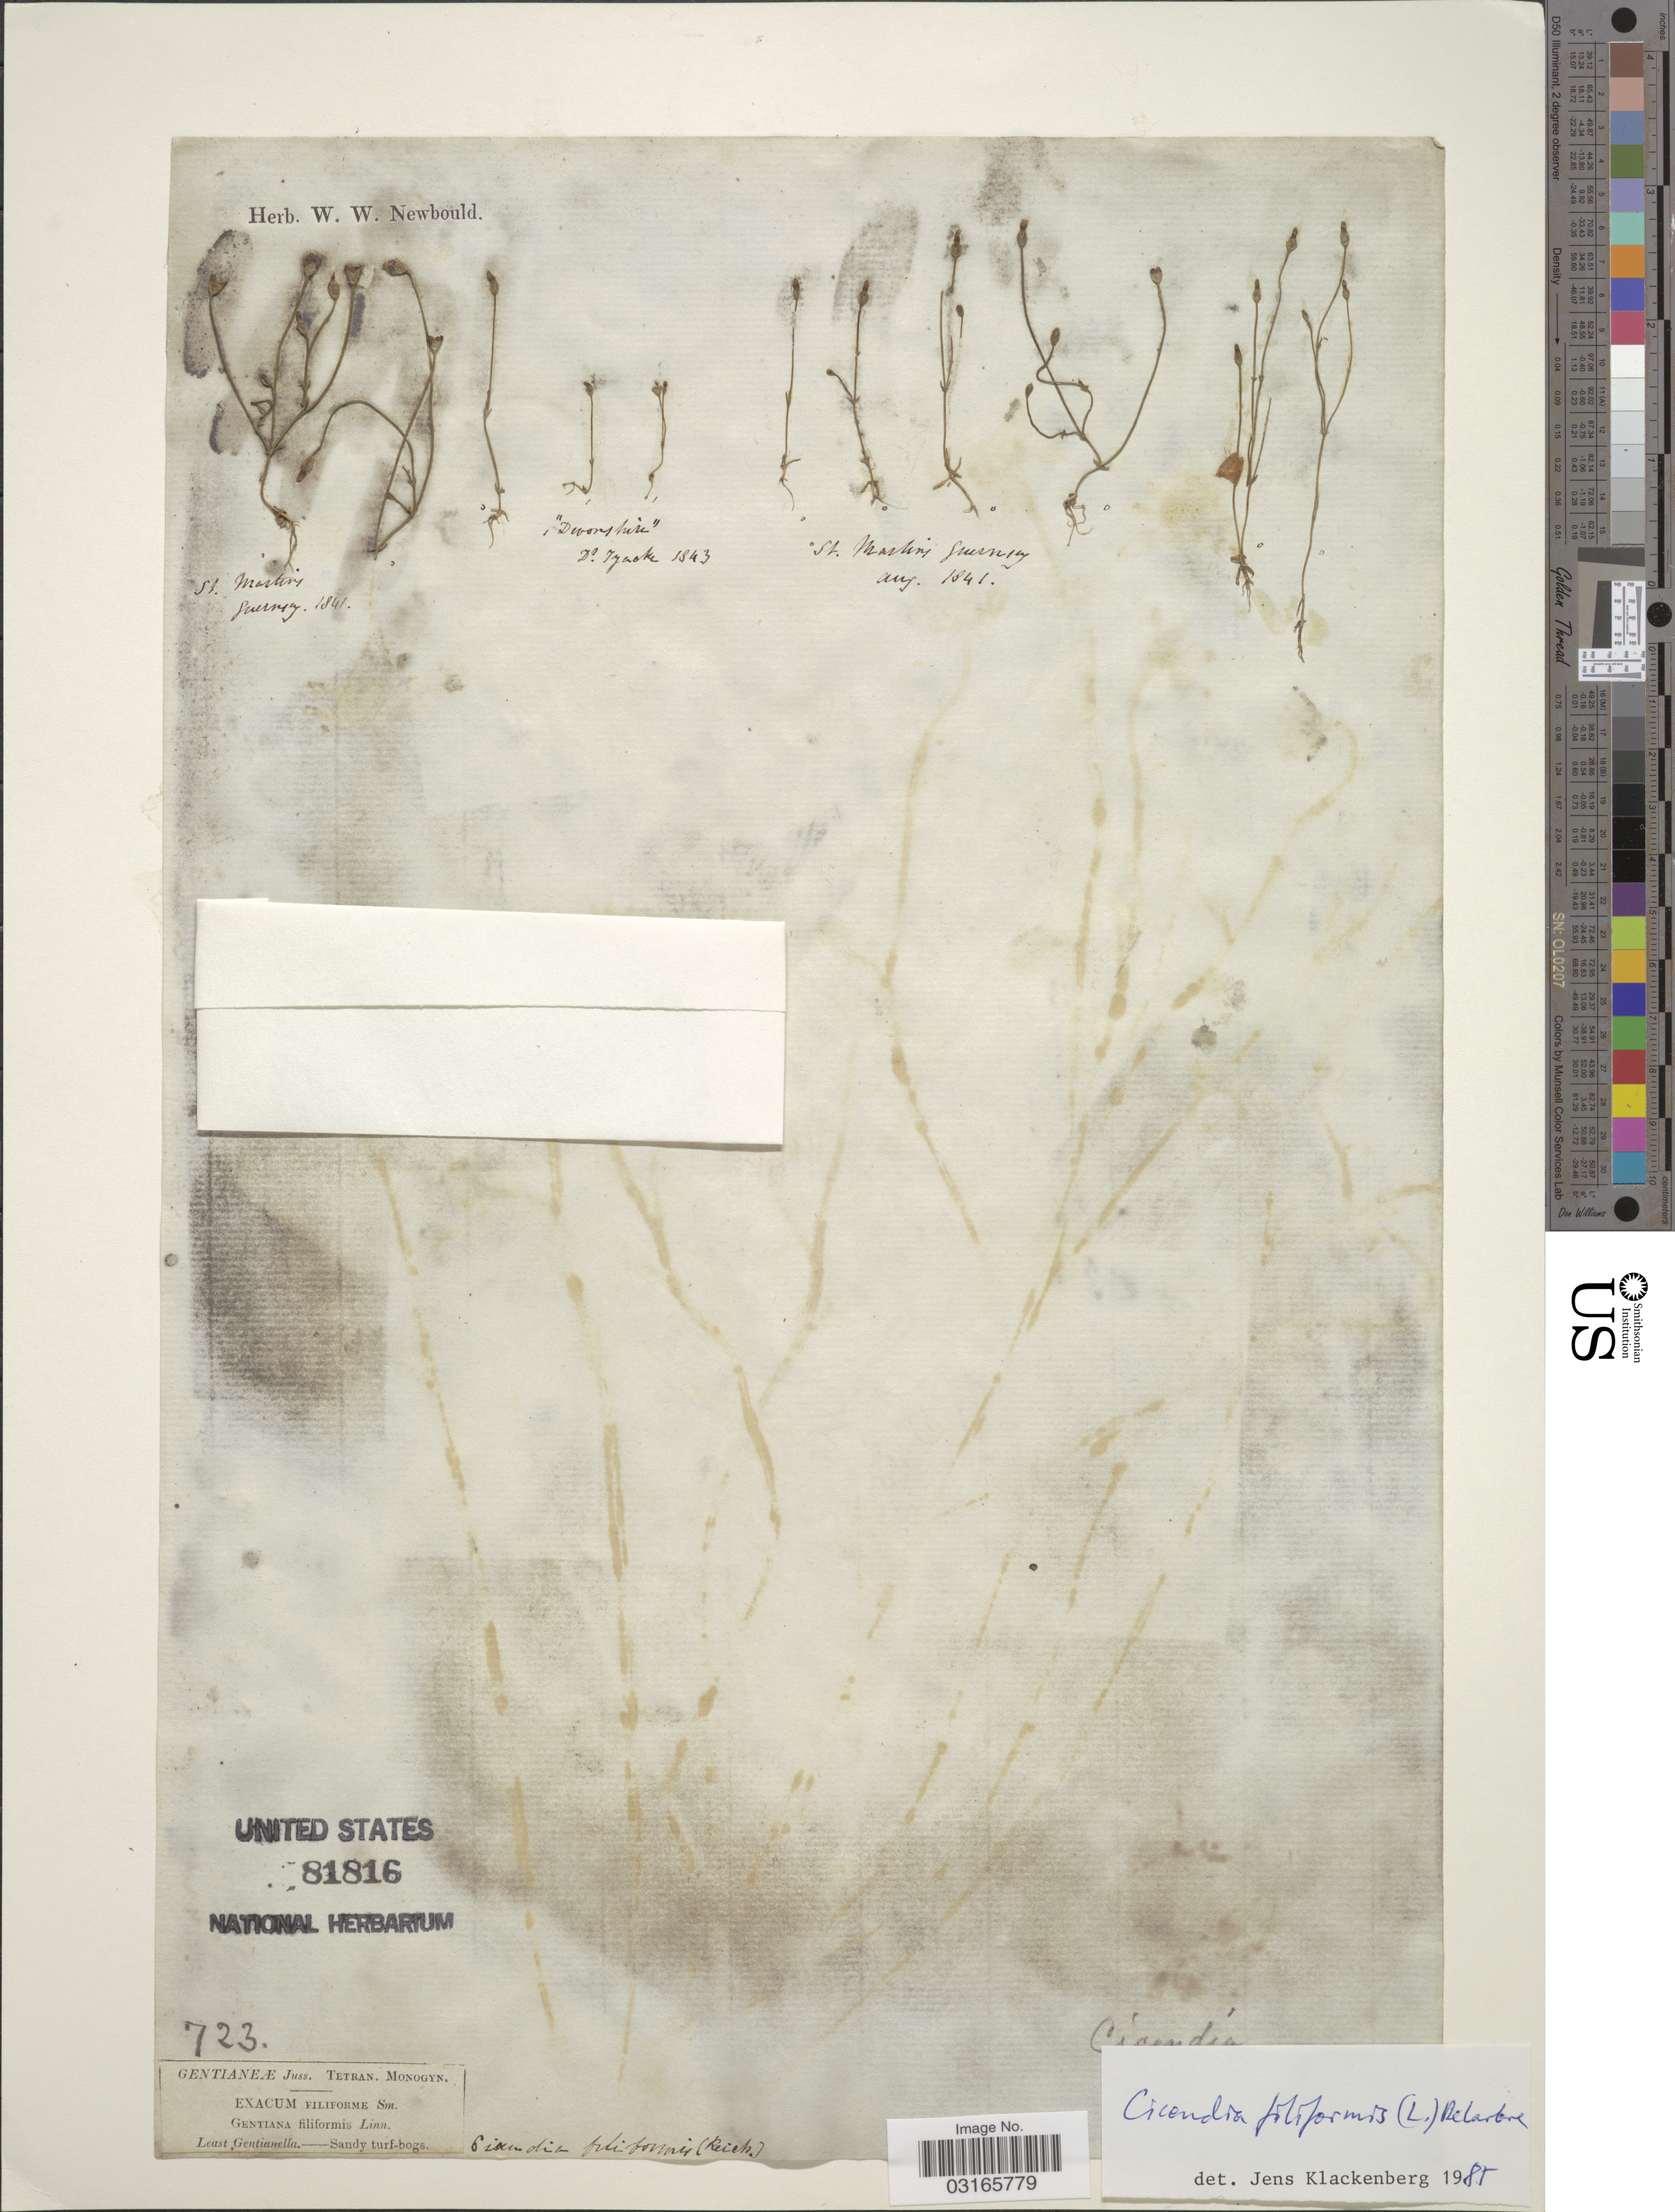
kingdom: Plantae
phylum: Tracheophyta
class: Magnoliopsida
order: Gentianales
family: Gentianaceae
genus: Cicendia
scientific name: Cicendia filiformis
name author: (L.) Delarbre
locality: Sandy turf-bogs.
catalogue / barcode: US 81816